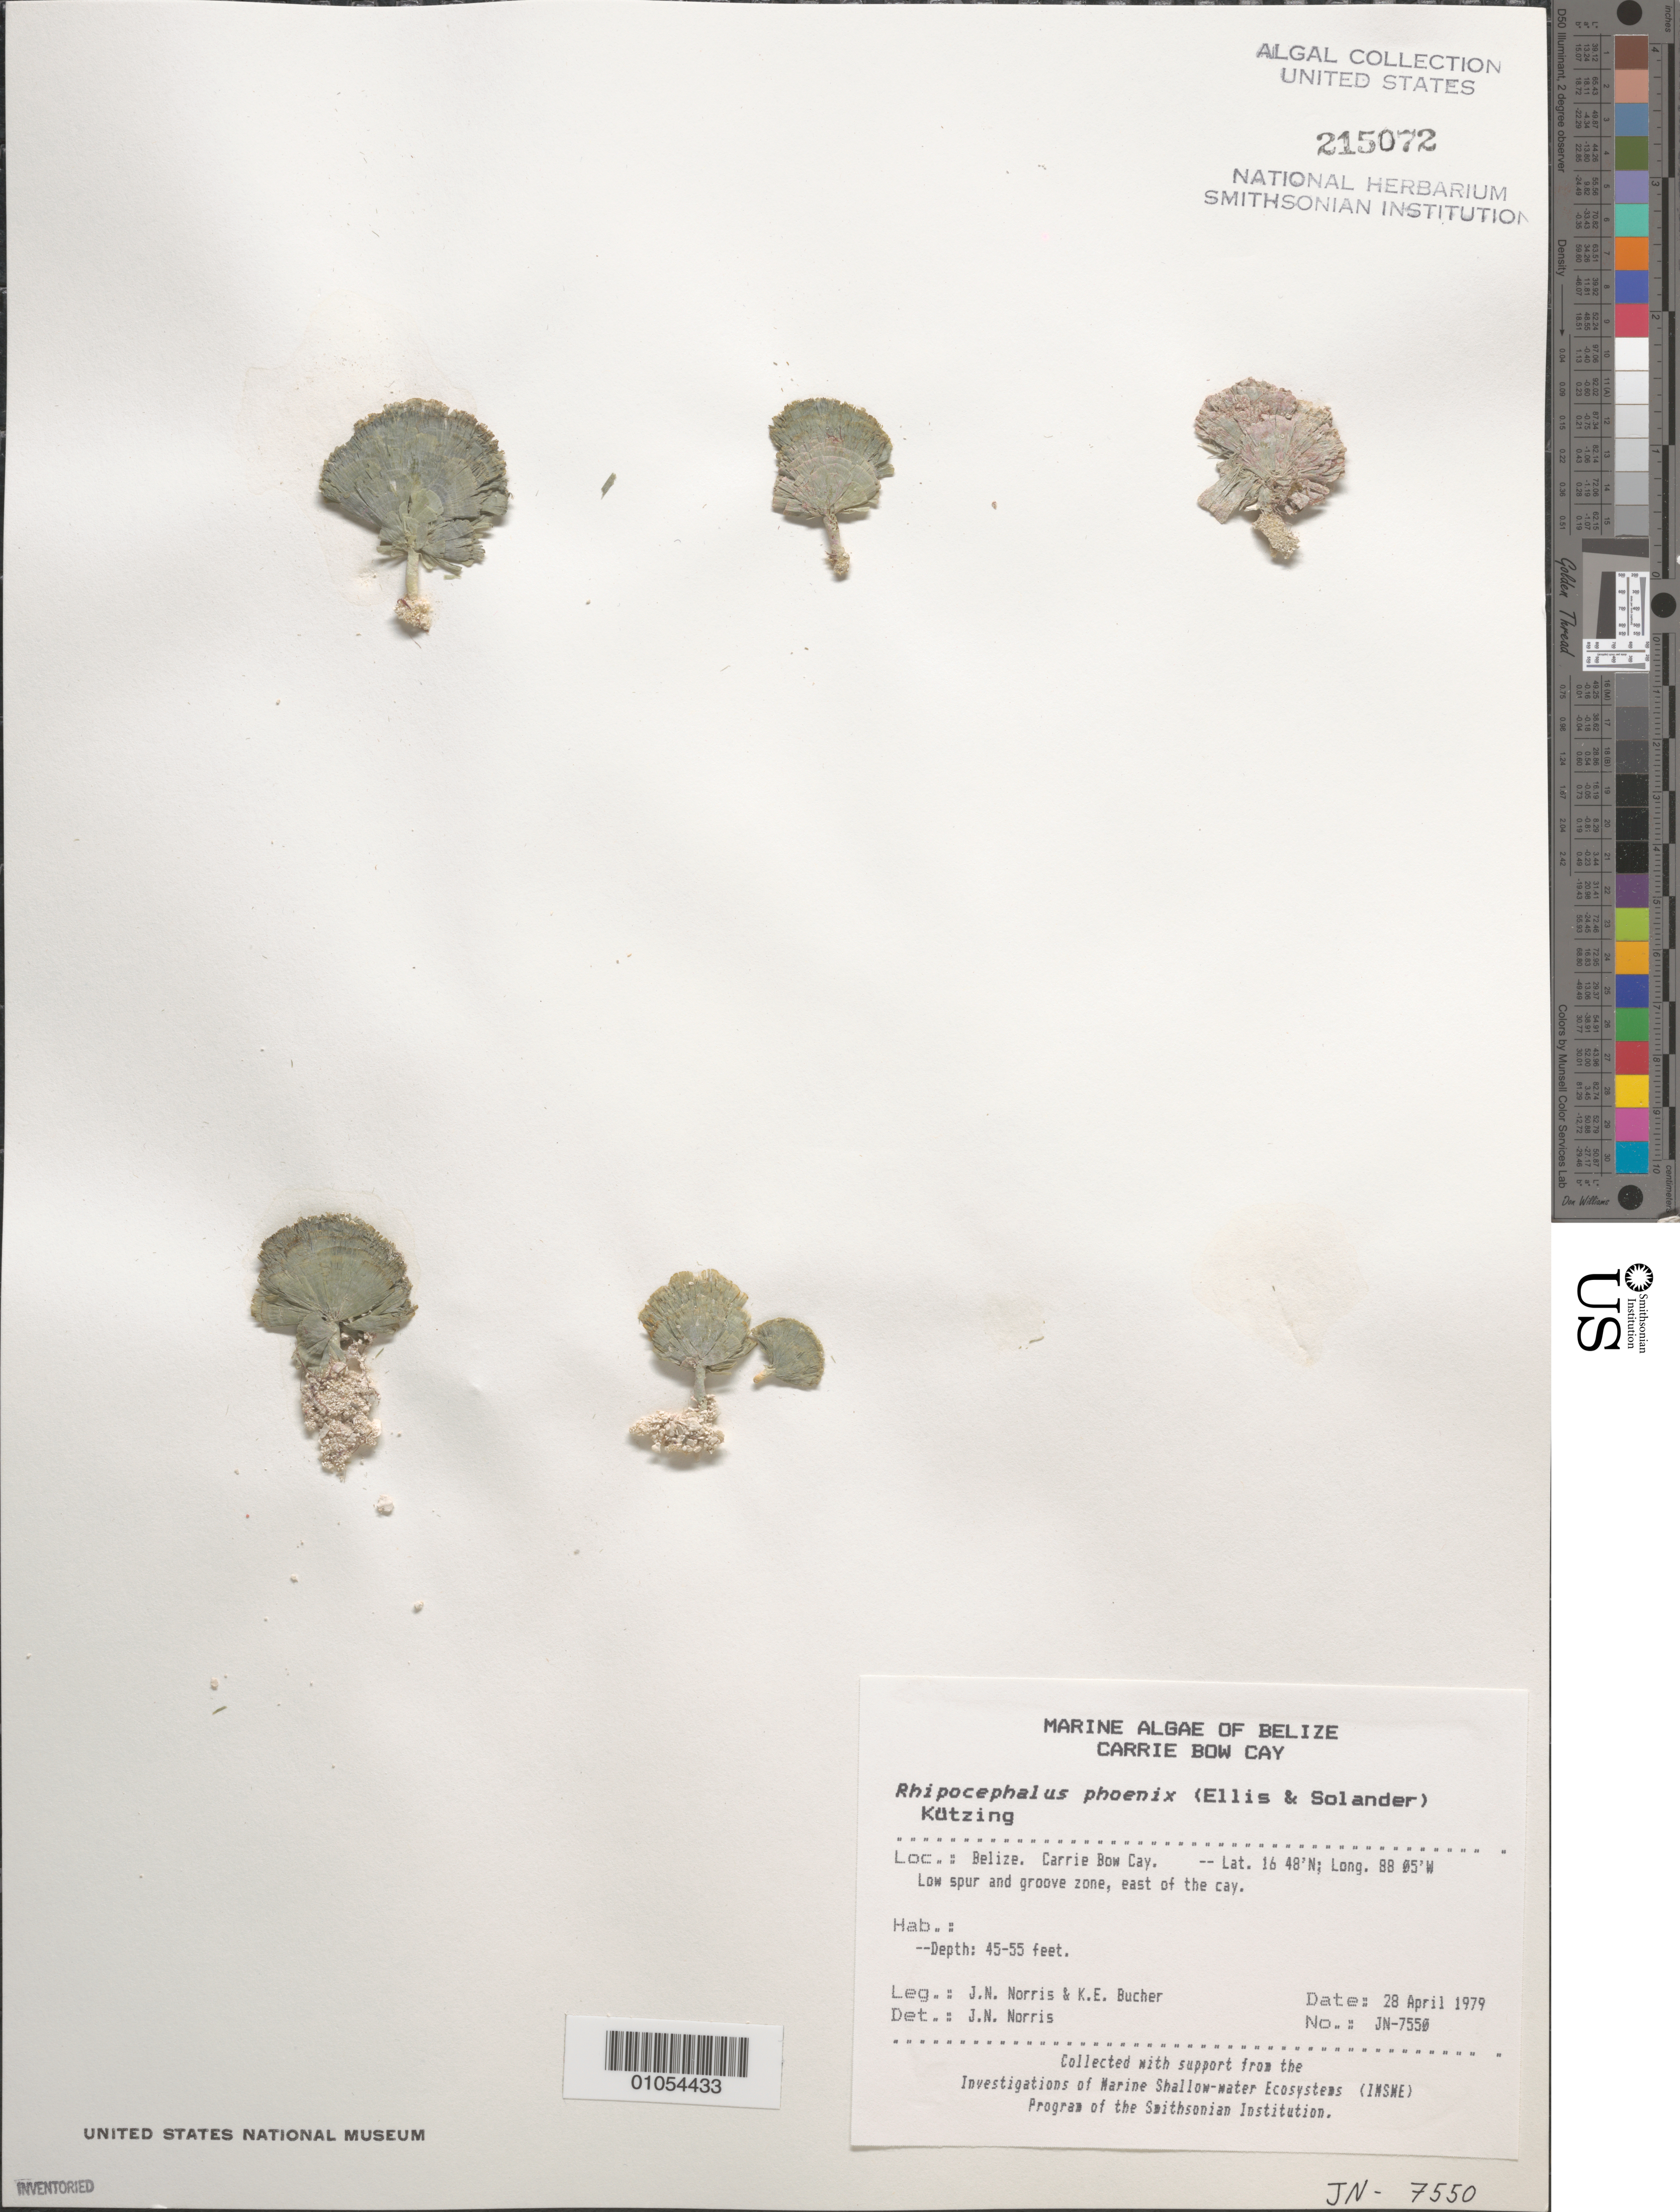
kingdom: Plantae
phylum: Chlorophyta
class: Ulvophyceae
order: Bryopsidales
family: Udoteaceae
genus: Rhipocephalus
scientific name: Rhipocephalus phoenix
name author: (J. Ellis & Sol.) Kütz.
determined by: Norris, James N.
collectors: J. N. Norris & K. E. Bucher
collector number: JN-7550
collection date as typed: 28 Apr 1979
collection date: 1979-04-28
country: Belize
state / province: Stann Creek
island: Carrie Bow Cay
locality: East of Carrie Bow Cay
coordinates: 16 48'N, 88 05'W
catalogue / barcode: US 215072